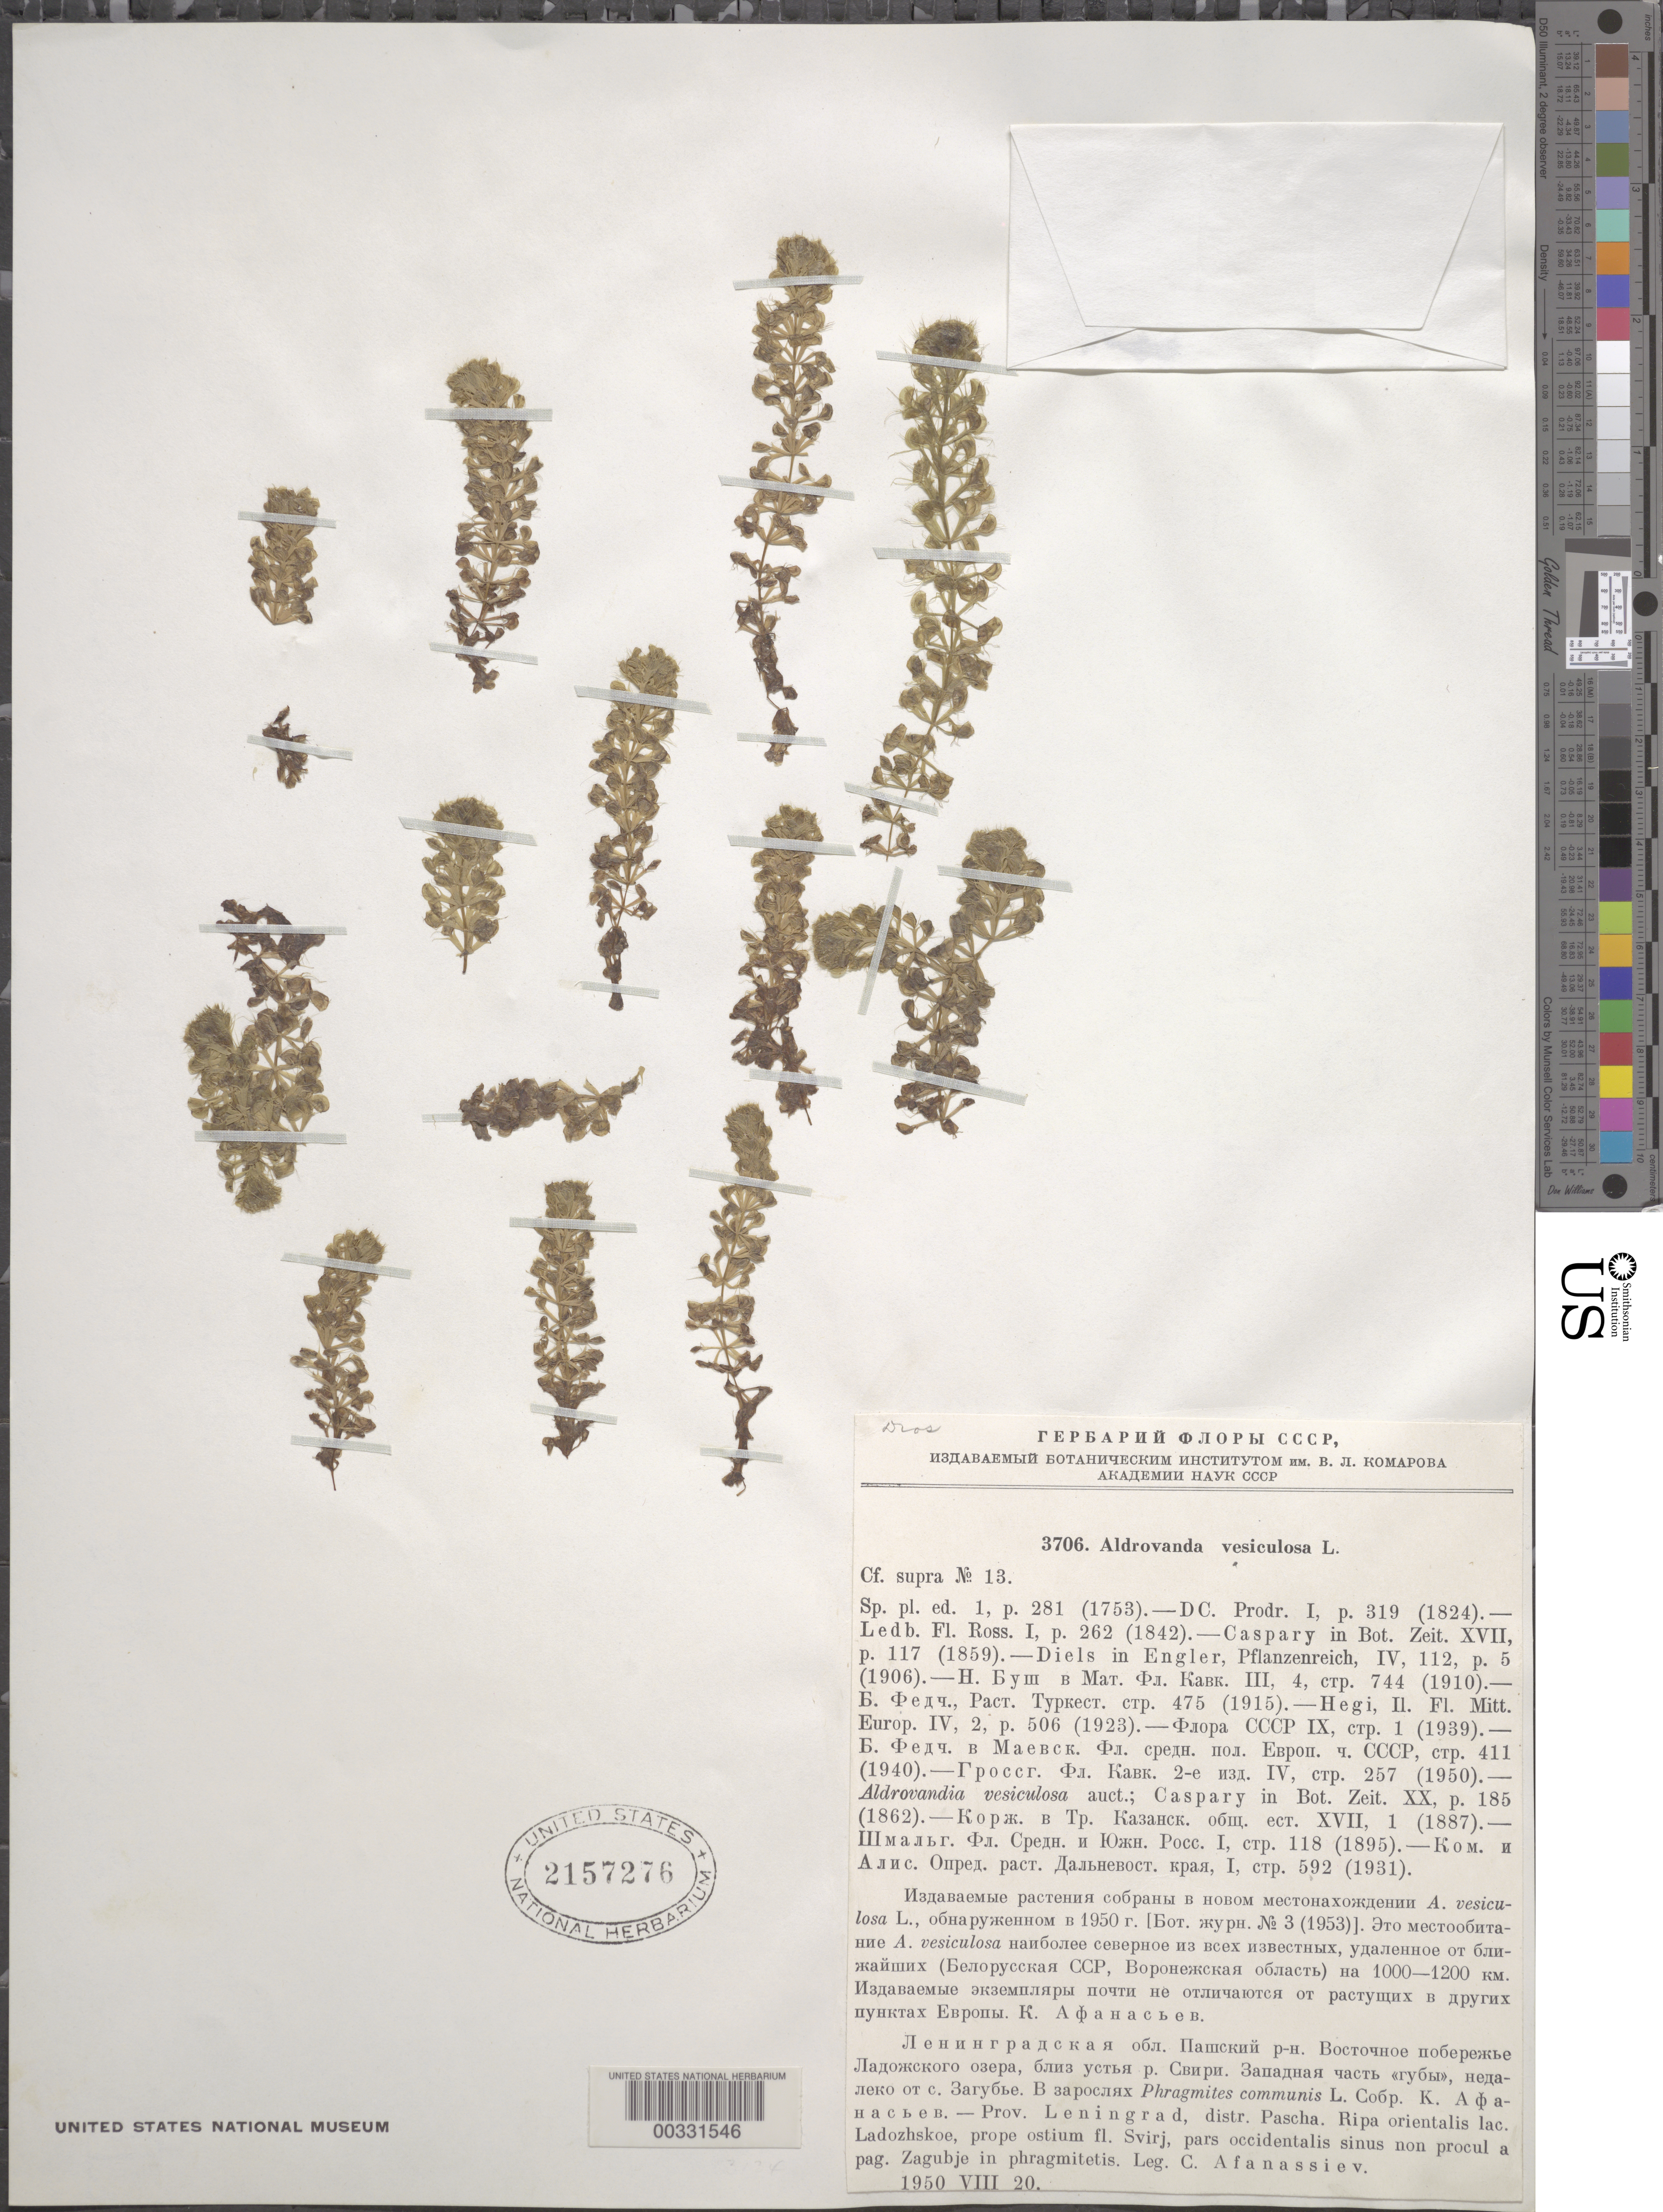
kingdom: Plantae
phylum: Tracheophyta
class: Magnoliopsida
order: Caryophyllales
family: Droseraceae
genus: Aldrovanda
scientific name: Aldrovanda vesiculosa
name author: L.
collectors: C. S. Afanassiev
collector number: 3706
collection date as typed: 20 Aug 1950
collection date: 1950-08-20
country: Russian Federation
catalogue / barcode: US 2157276